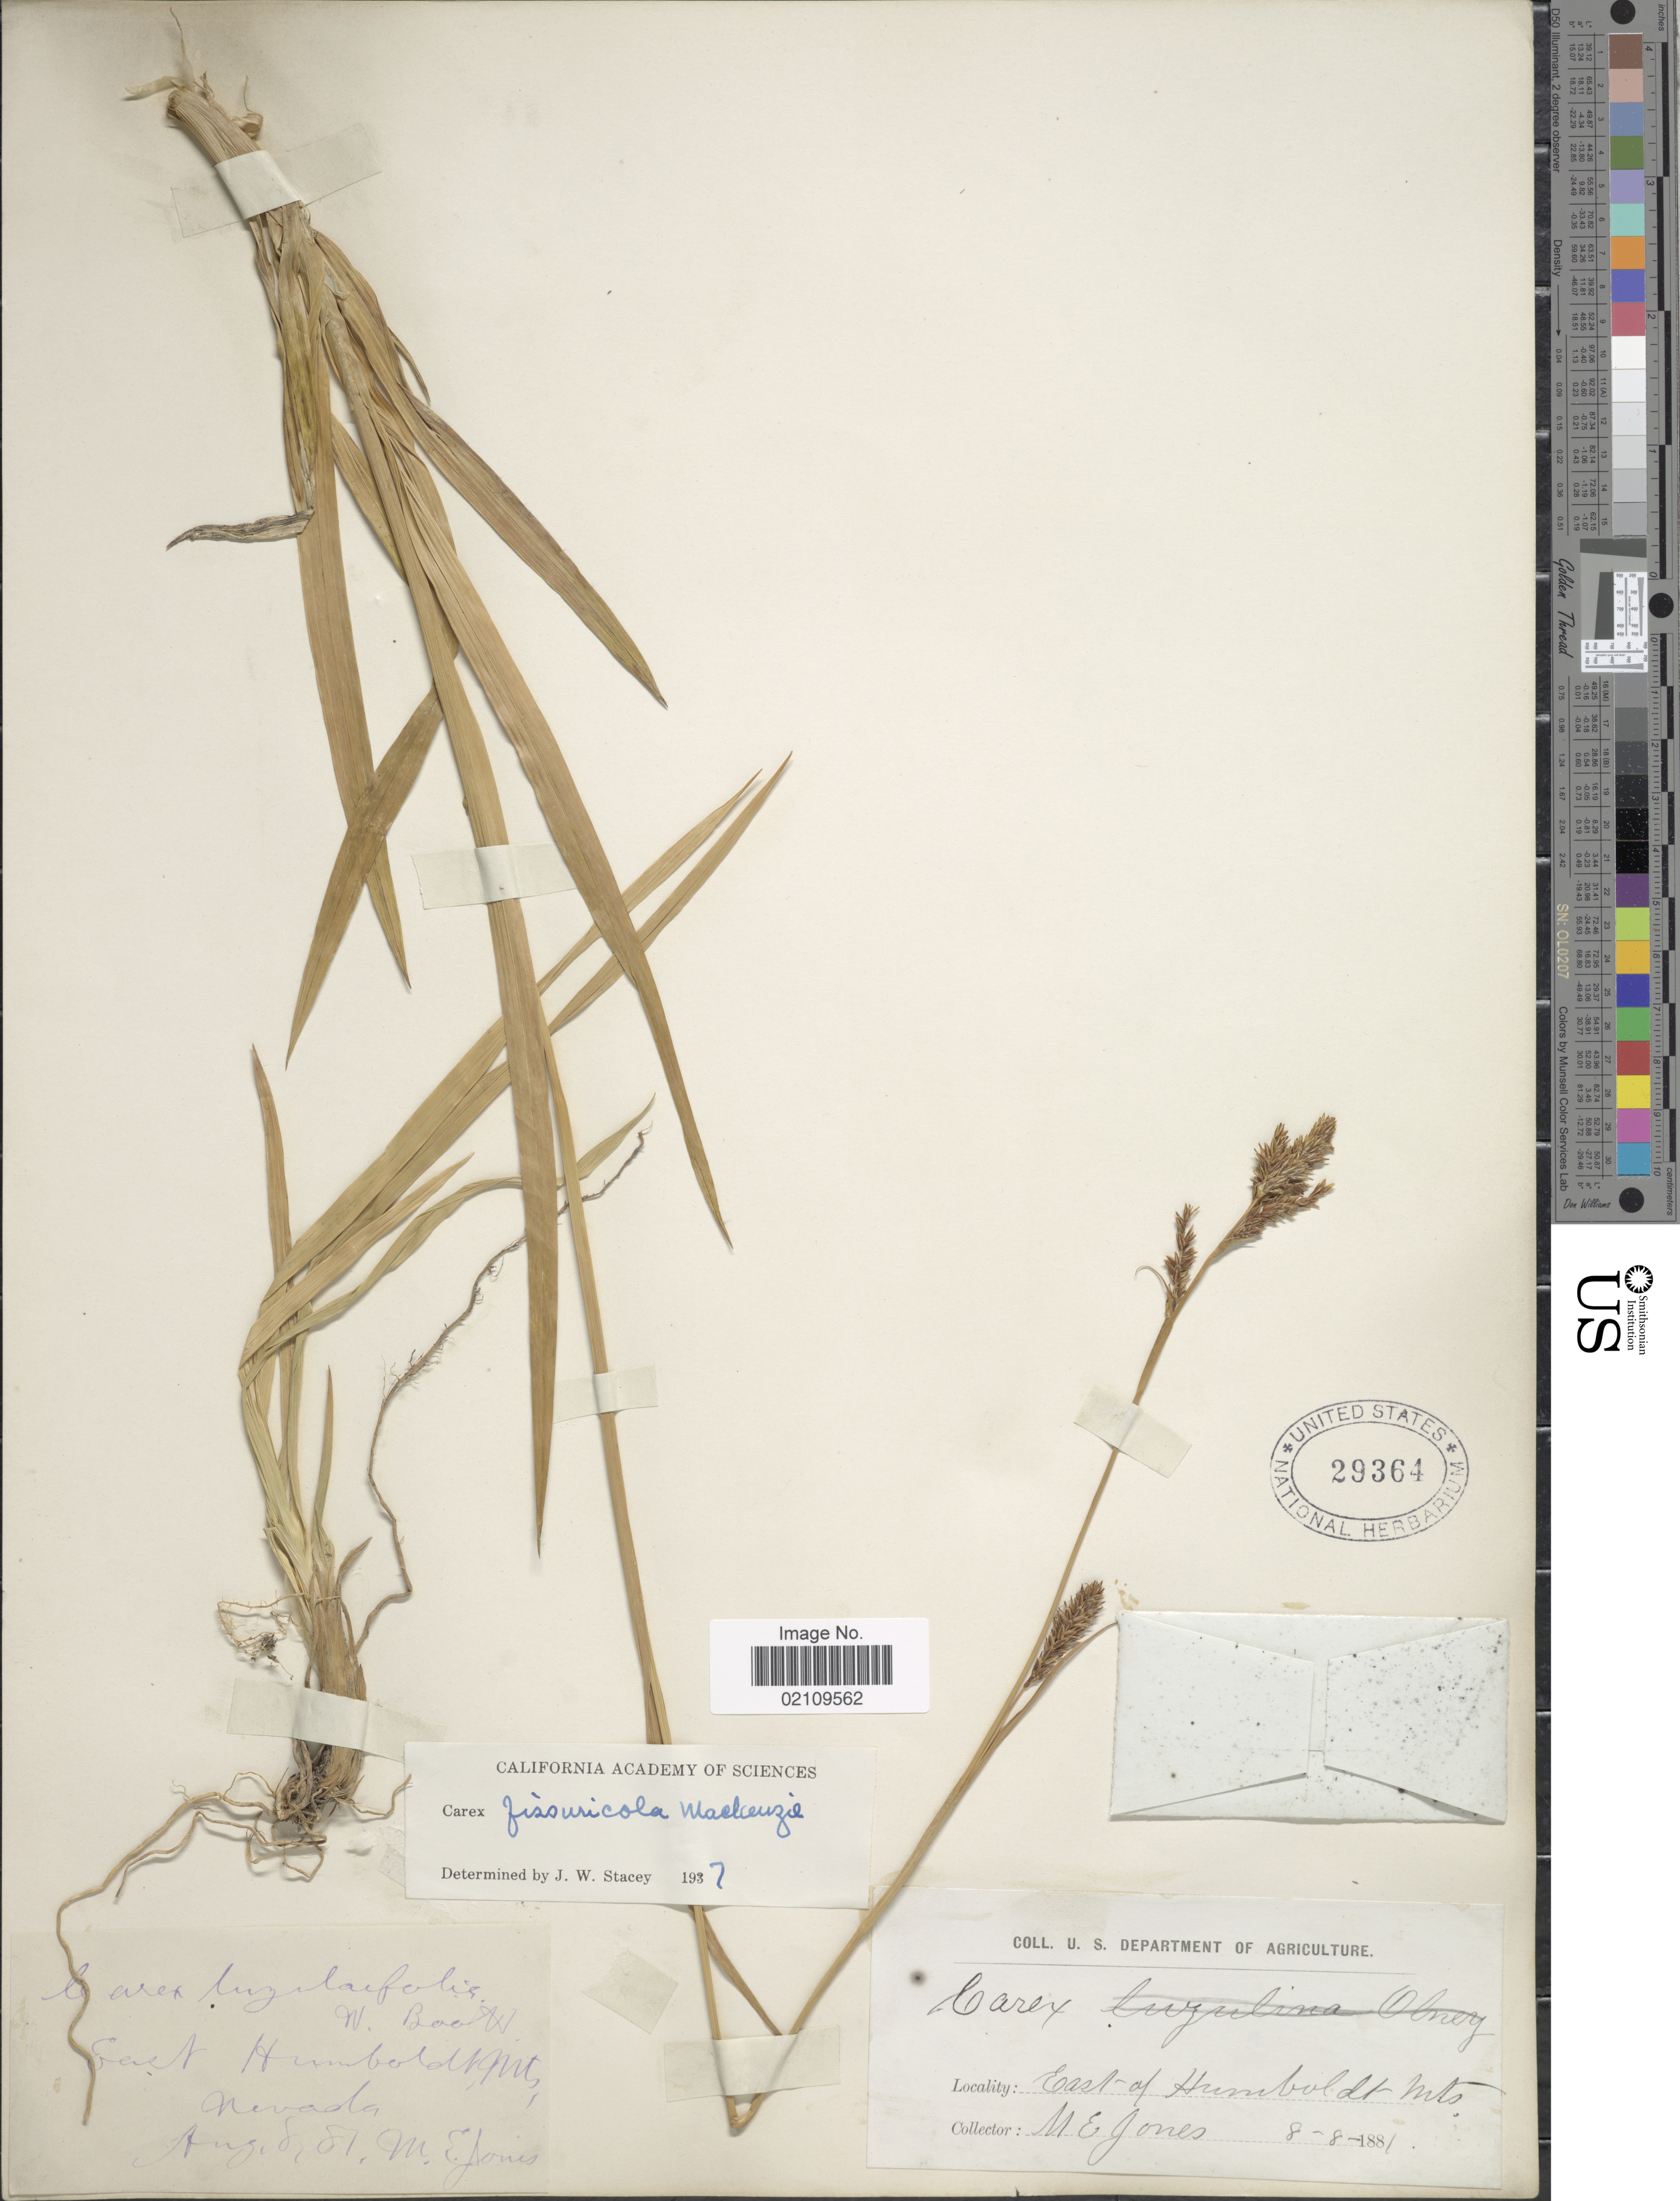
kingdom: Plantae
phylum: Tracheophyta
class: Liliopsida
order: Poales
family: Cyperaceae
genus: Carex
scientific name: Carex fissuricola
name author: Mack.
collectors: M. E. Jones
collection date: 1881-08-08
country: United States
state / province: Nevada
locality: East Humboldt Mts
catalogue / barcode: US 29364